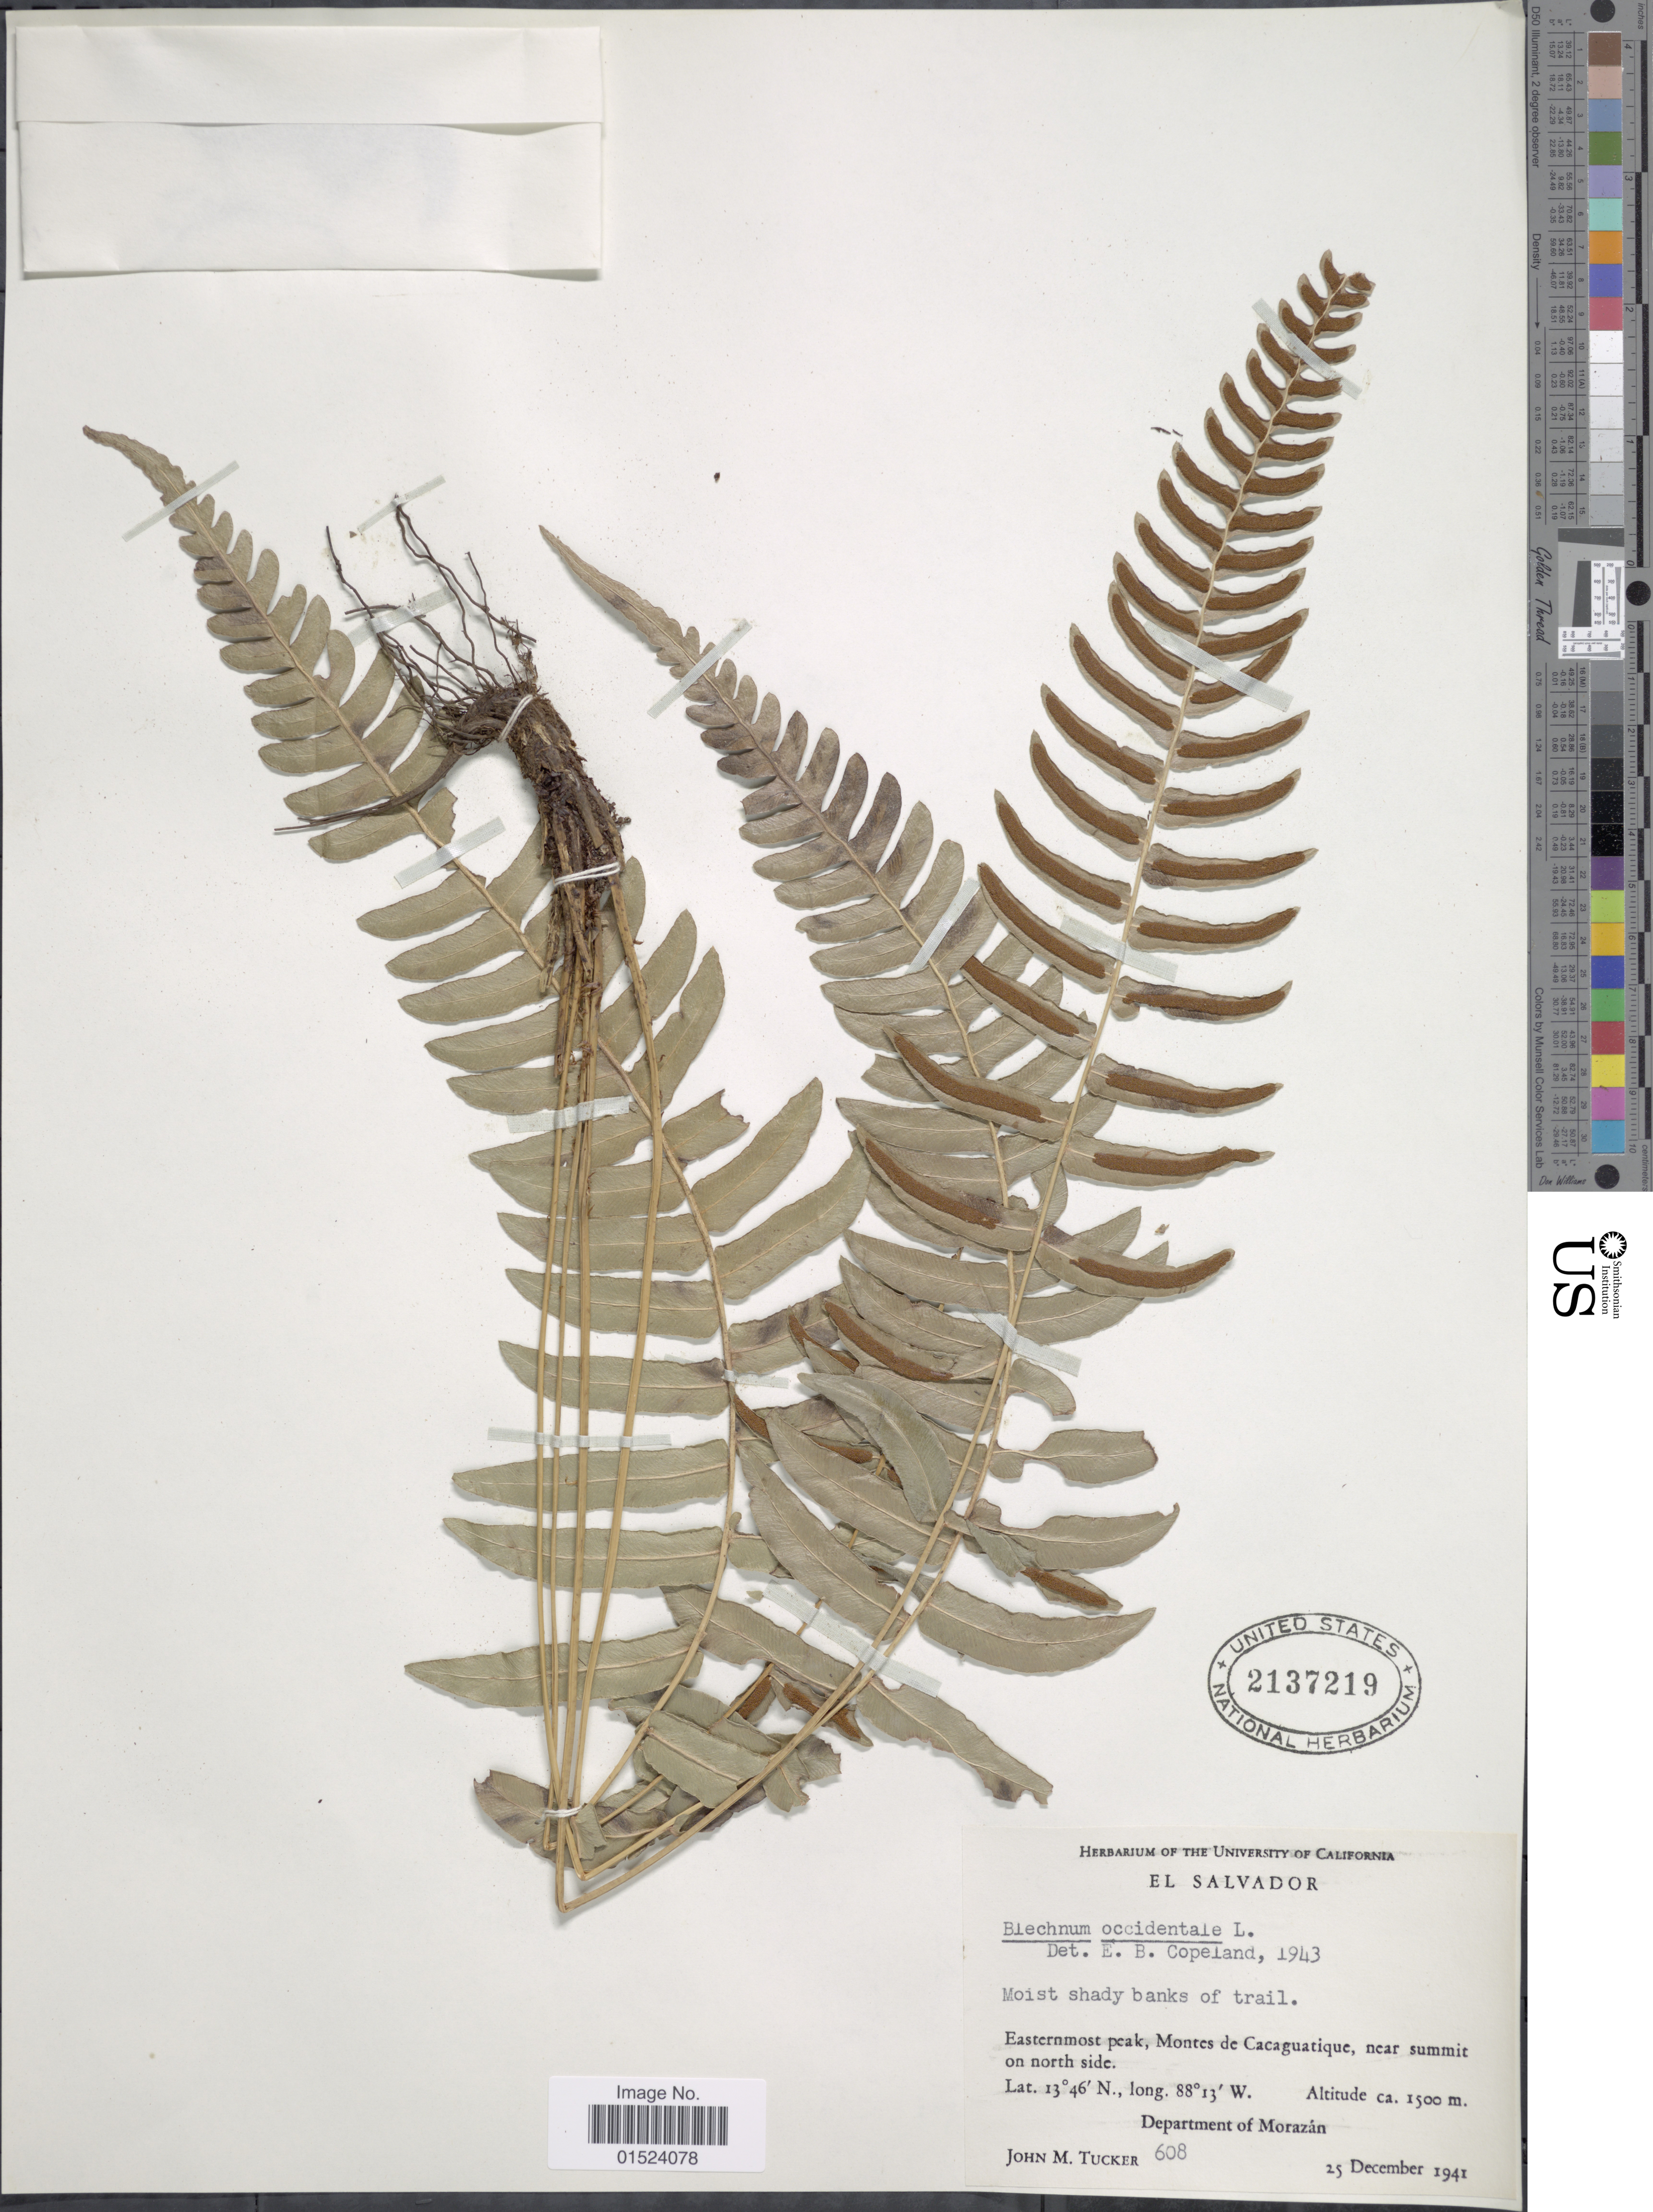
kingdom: Plantae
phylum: Tracheophyta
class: Polypodiopsida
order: Polypodiales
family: Blechnaceae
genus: Blechnum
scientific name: Blechnum glandulosum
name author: Link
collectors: J. M. Tucker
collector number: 608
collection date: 1941-12-25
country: El Salvador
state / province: Morazan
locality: Easternmost peak, Montes de Cacaguatique, near summit on north side, Department of Morazan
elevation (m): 1500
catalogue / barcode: US 2137219